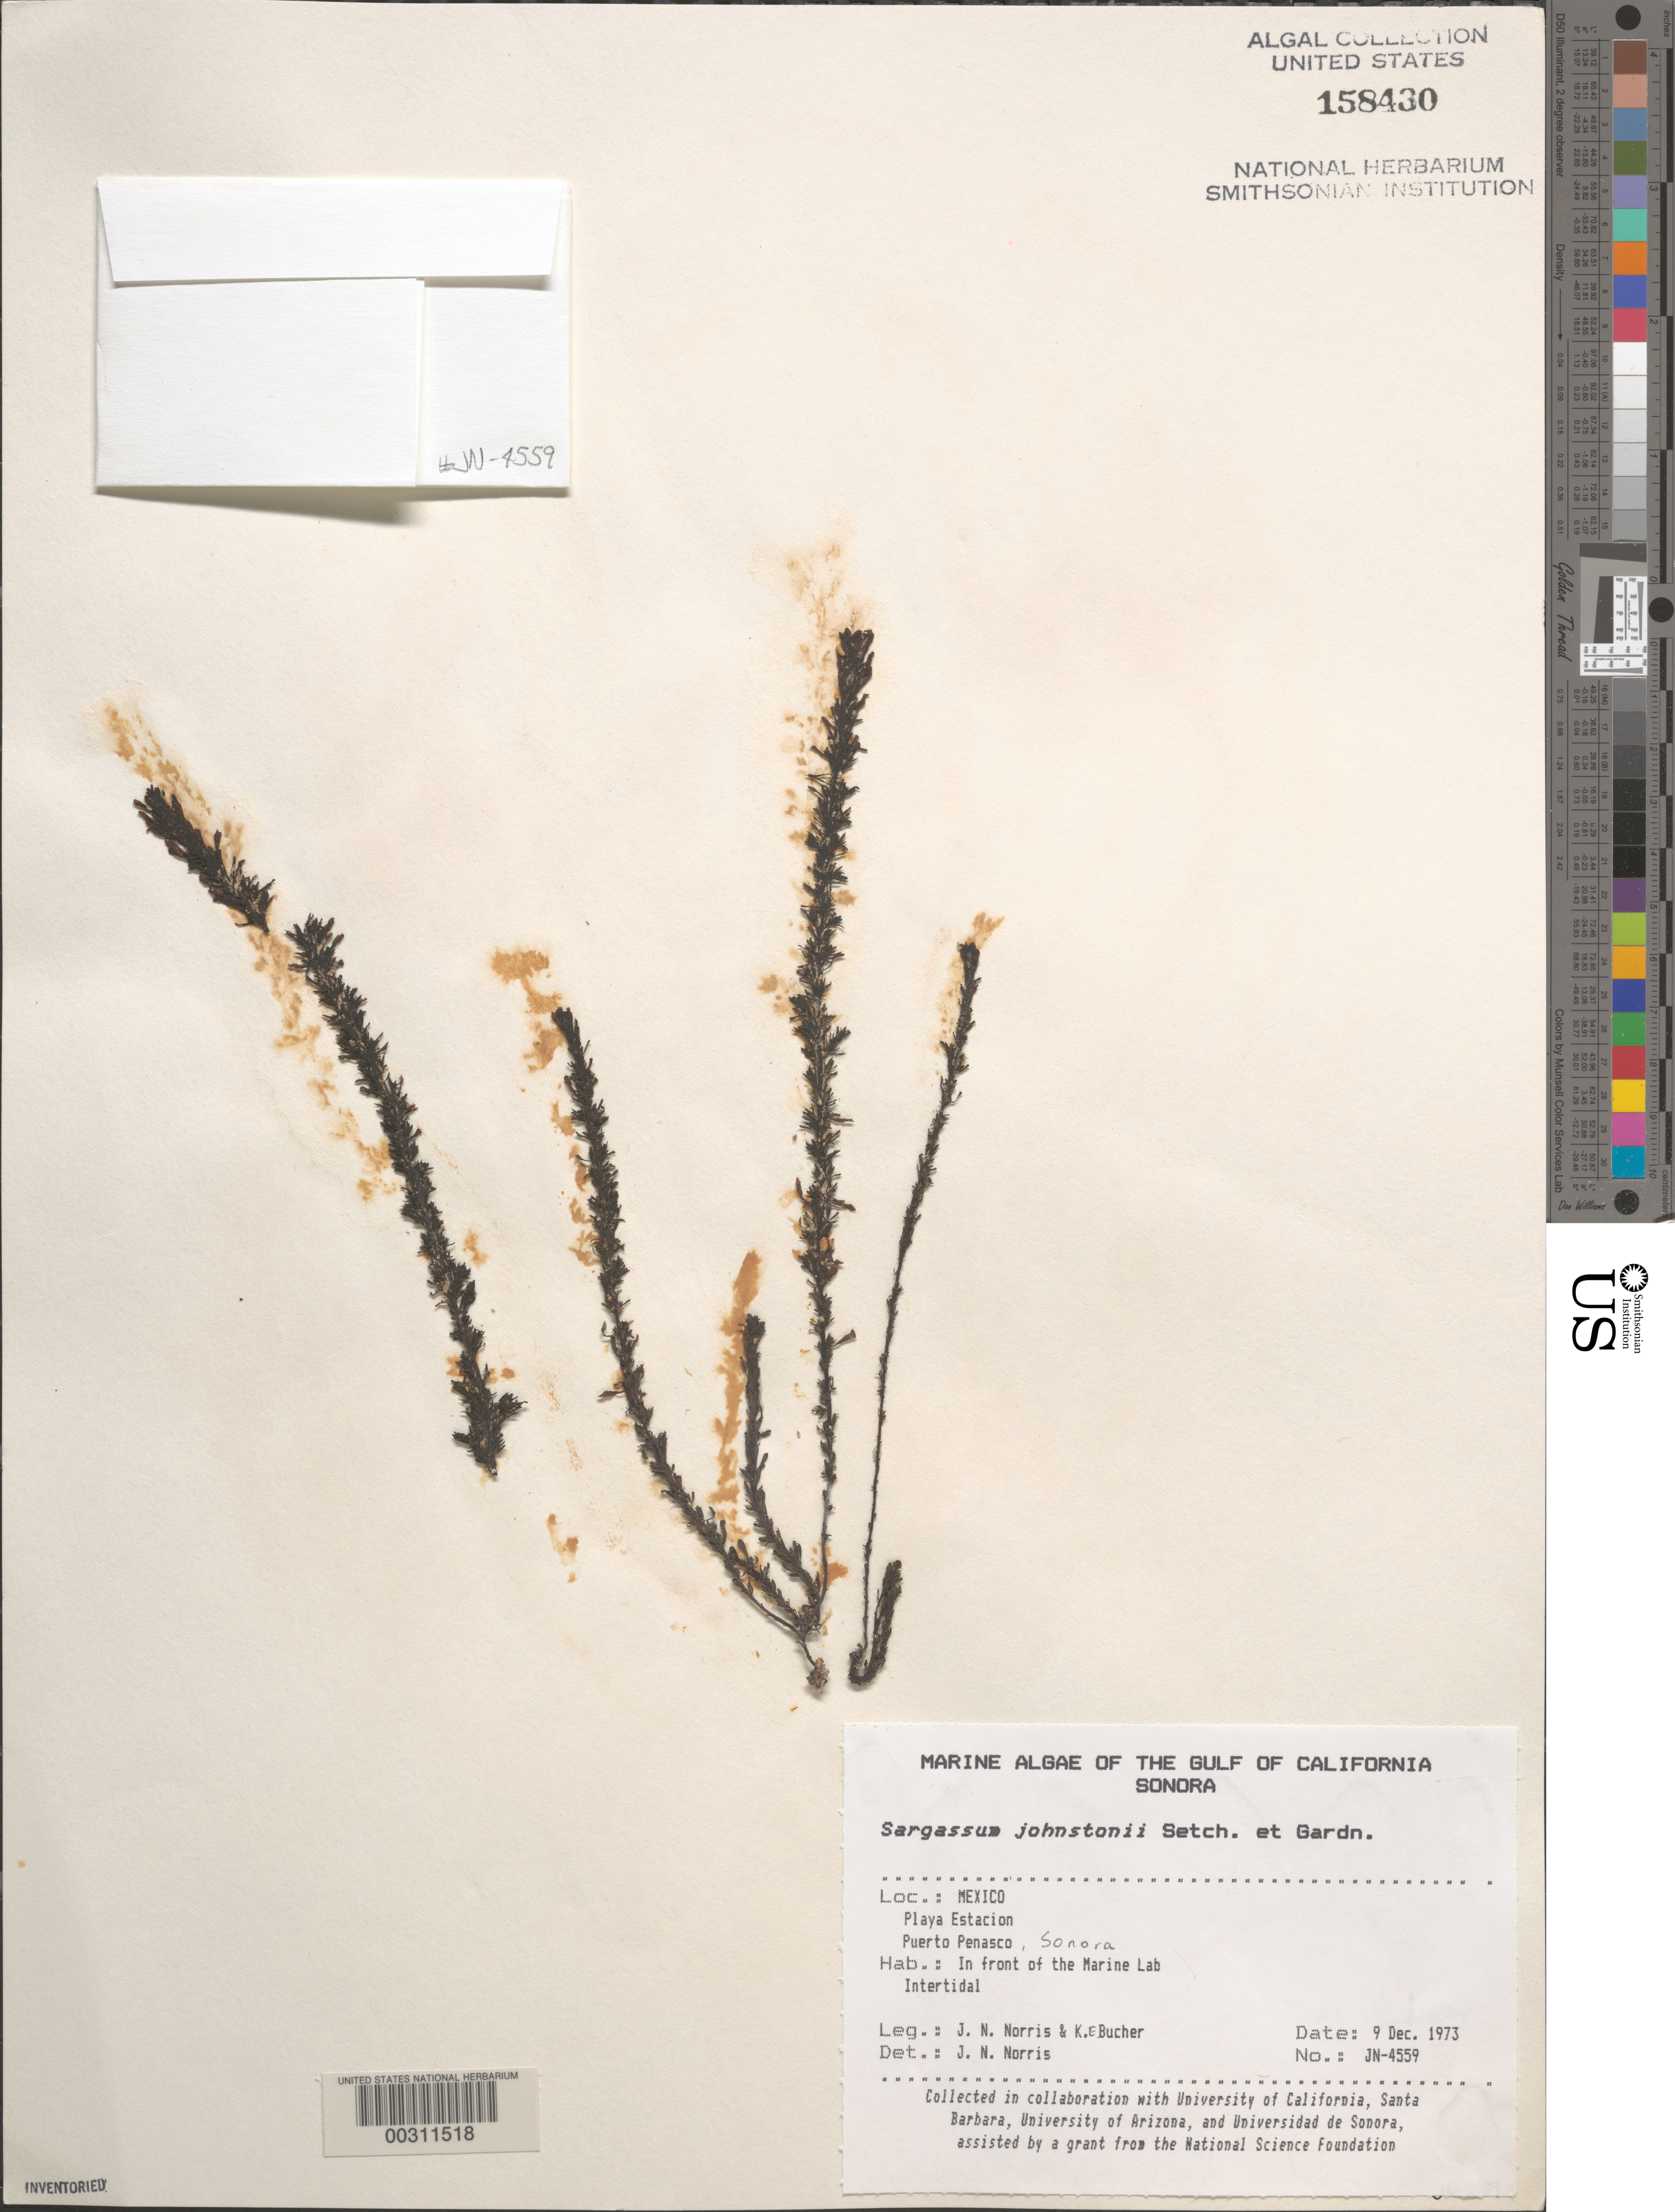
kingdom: Chromista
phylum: Ochrophyta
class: Phaeophyceae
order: Fucales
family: Sargassaceae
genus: Sargassum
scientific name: Sargassum johnstonii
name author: Setchell & N.L. Gardner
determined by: Norris, James N.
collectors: J. N. Norris & K. E. Bucher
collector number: JN-4559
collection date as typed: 09 Dec 1973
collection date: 1973-12-09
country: Mexico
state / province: Sonora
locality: Playa Estacion, Puerto Penasco, marine station shore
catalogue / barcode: US 158430